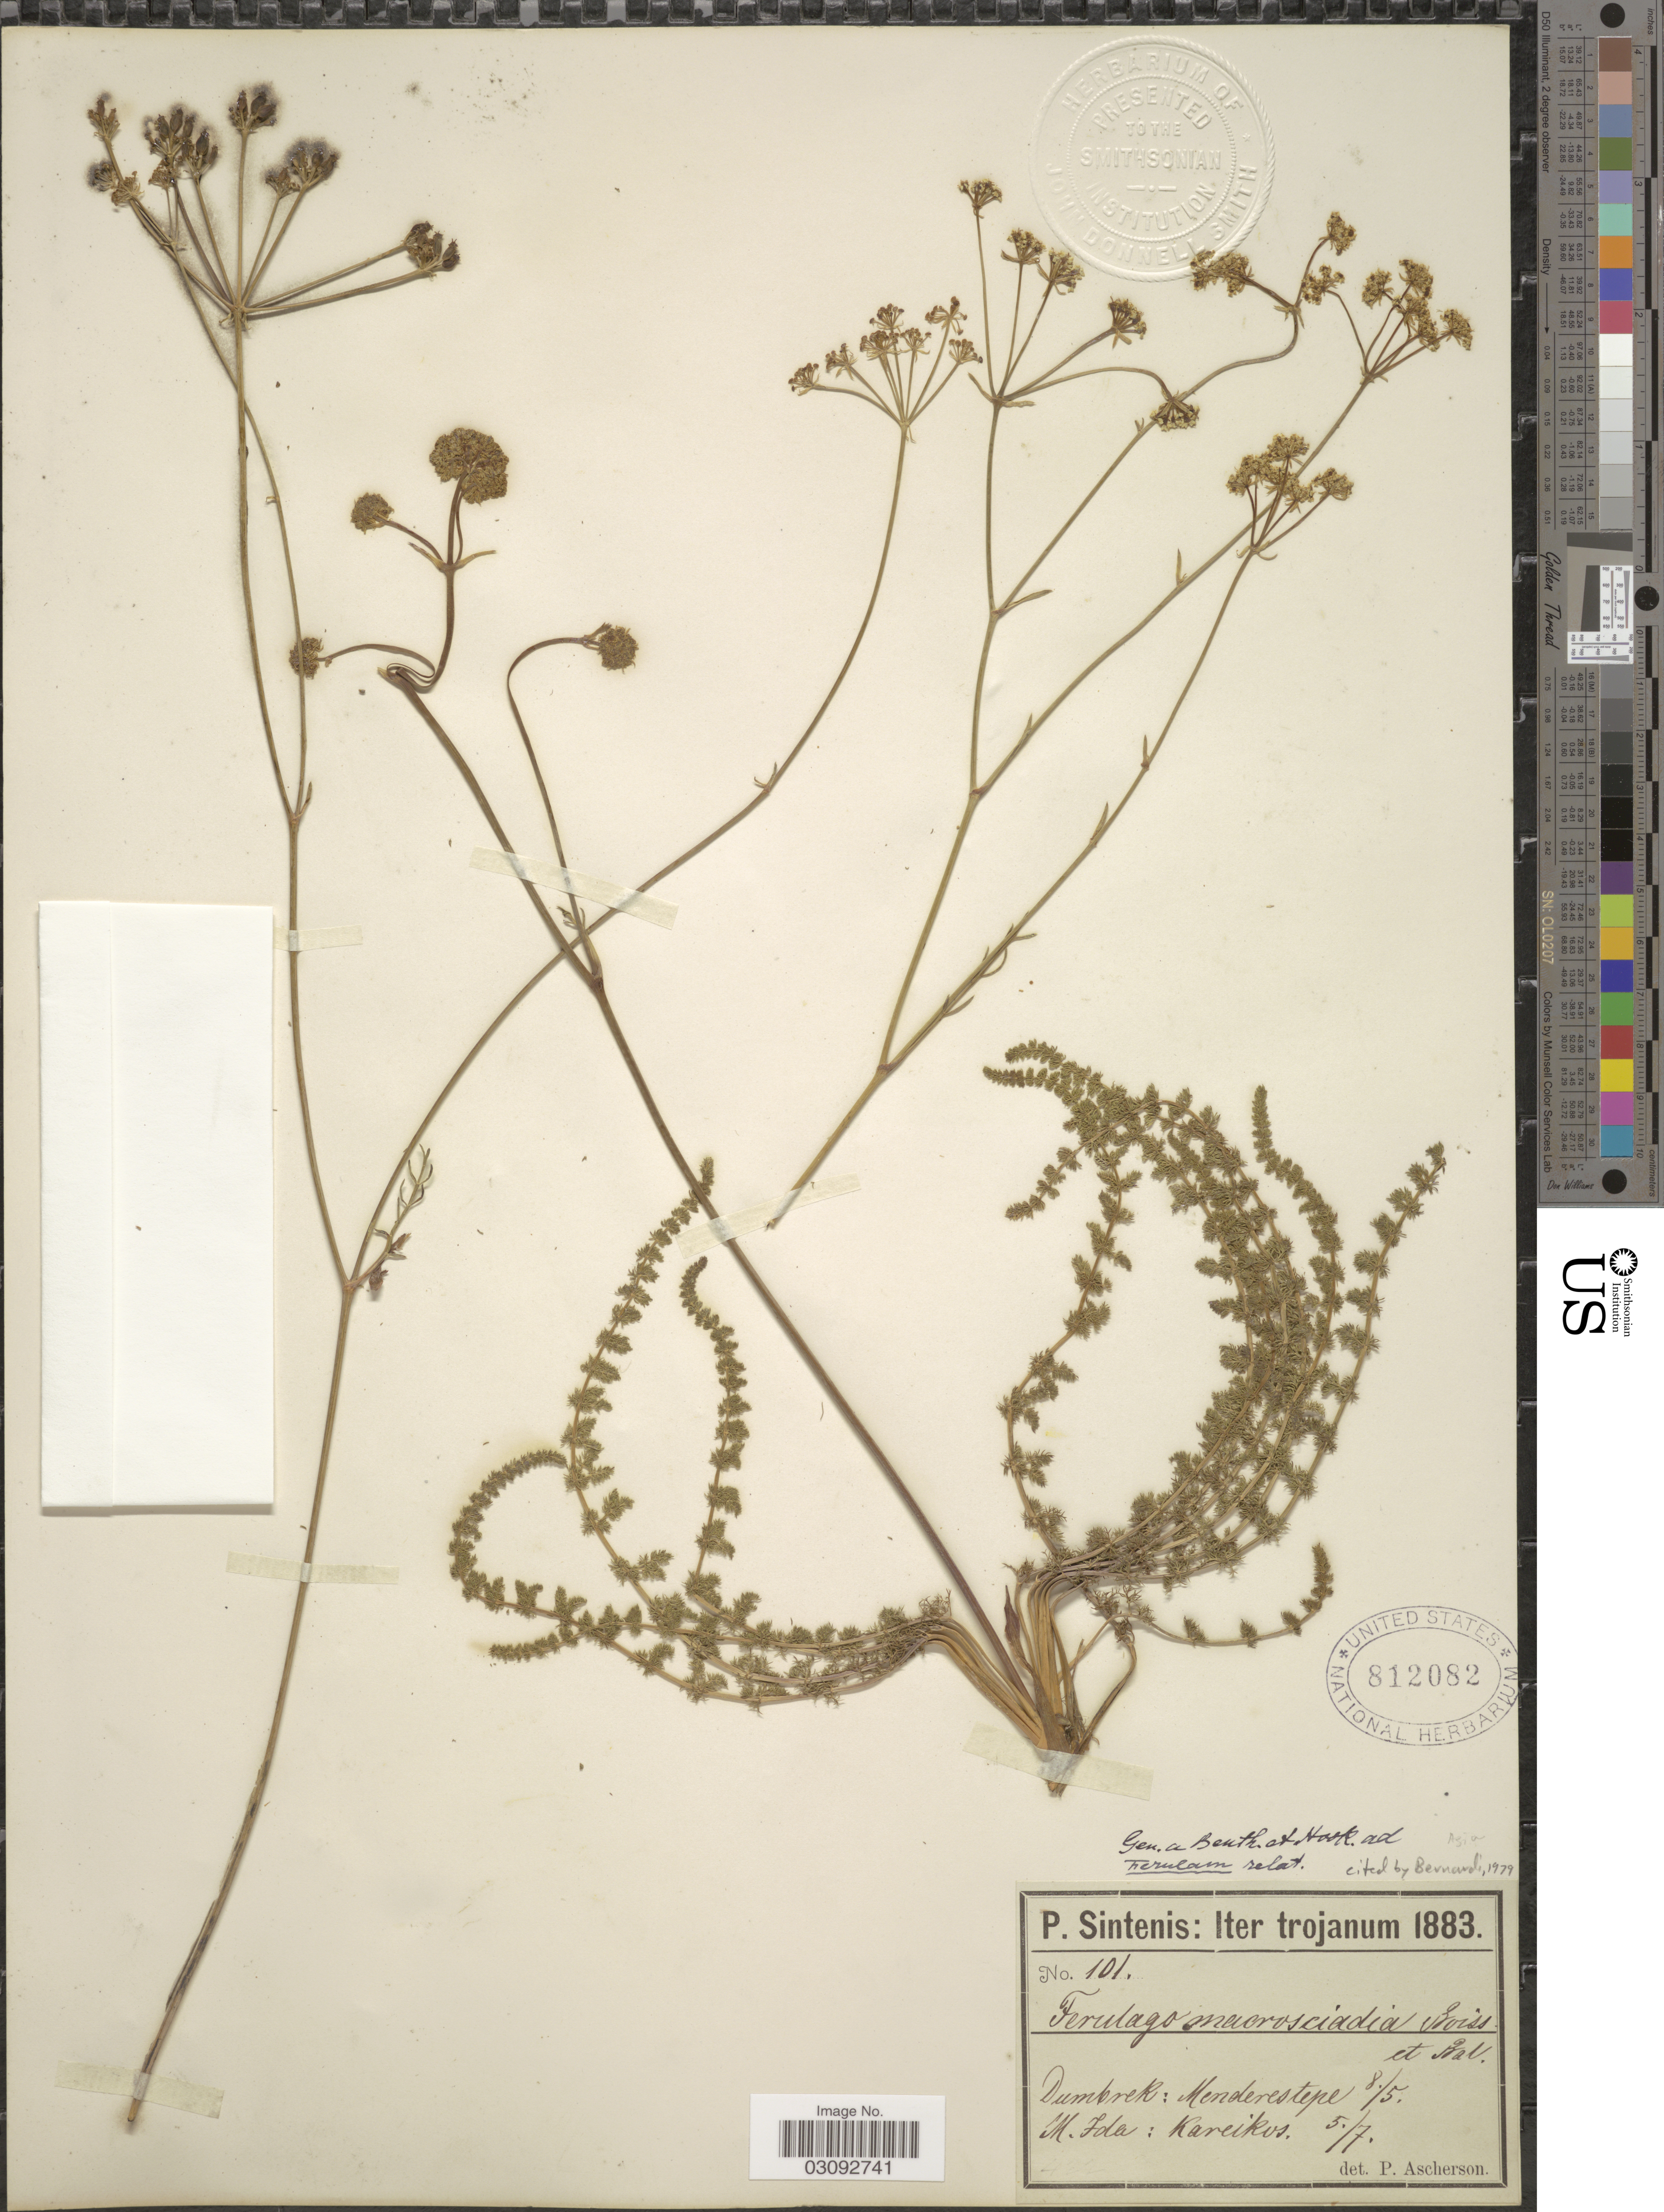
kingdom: Plantae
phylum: Tracheophyta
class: Magnoliopsida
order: Apiales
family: Apiaceae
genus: Ferulago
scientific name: Ferulago macrosciadea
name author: Boiss. & Balansa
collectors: P. Sintenis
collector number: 101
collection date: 1883-05-08/1883-07-05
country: Turkey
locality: Iter trojanum, Dumbrek: Menderstepe, M. Fda: Kareikos.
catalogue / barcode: US 812082